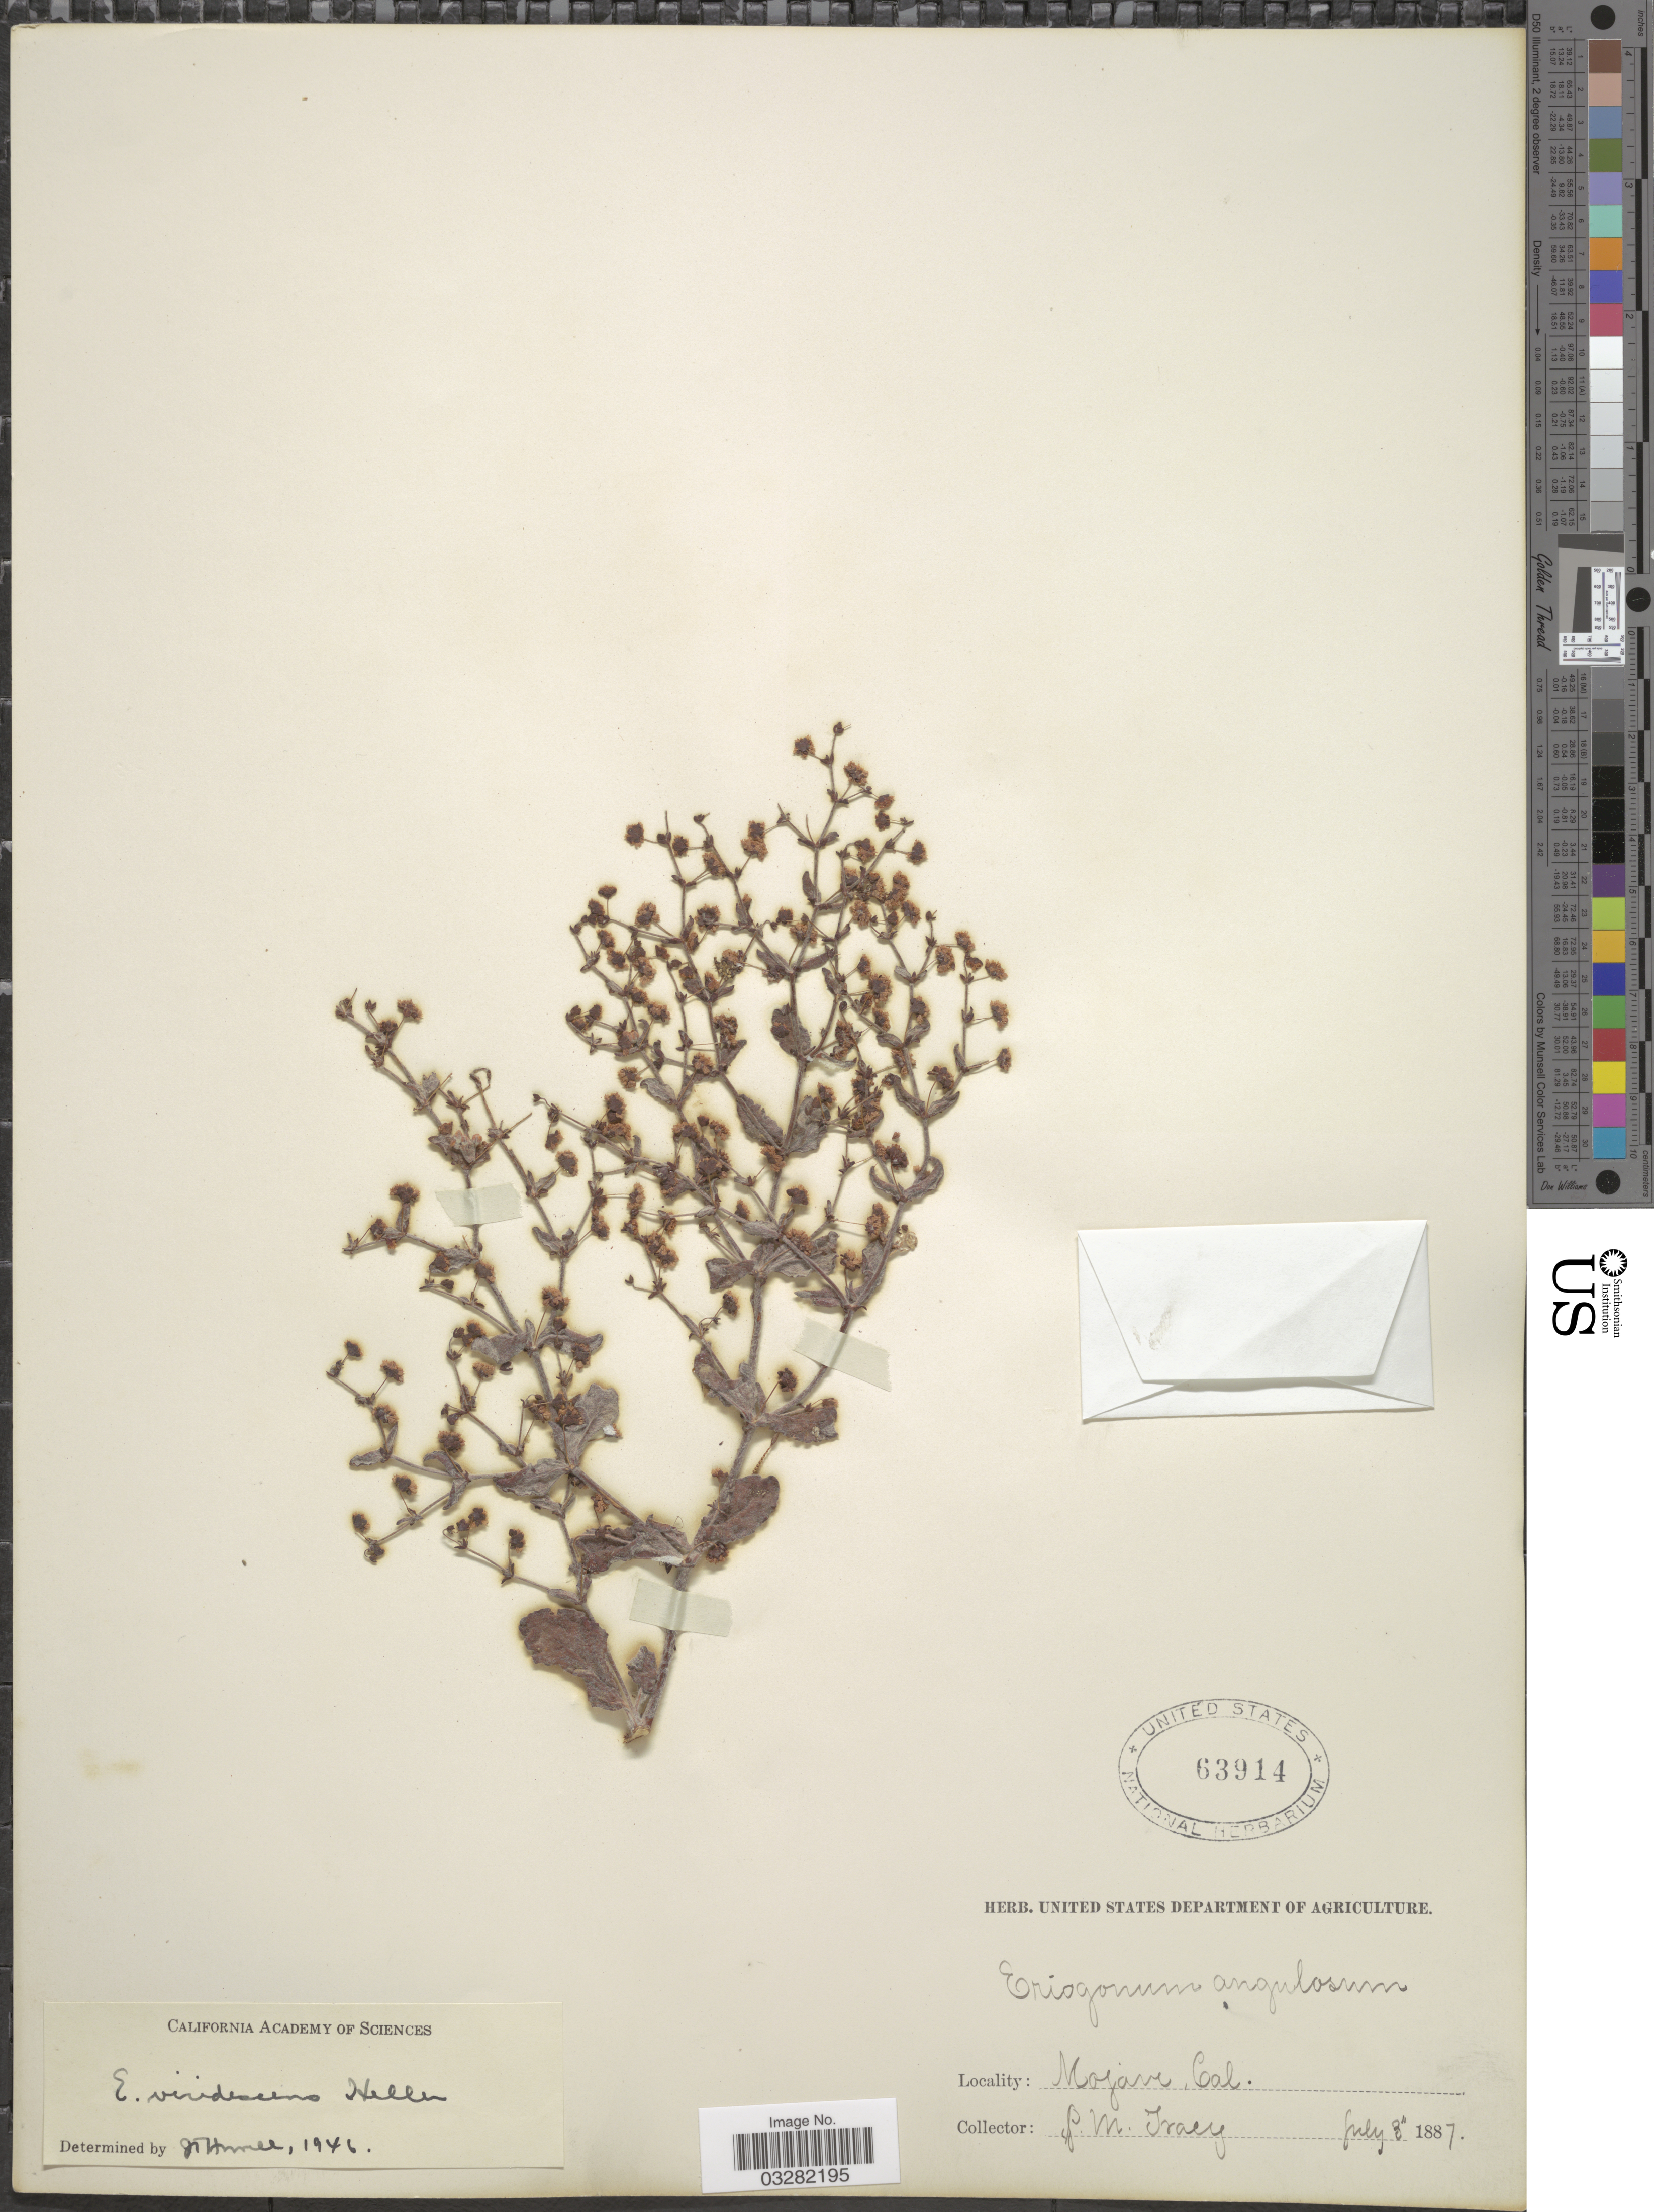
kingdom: Plantae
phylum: Tracheophyta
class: Magnoliopsida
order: Caryophyllales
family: Polygonaceae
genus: Eriogonum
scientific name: Eriogonum viridescens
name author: A. Heller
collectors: S. M. Tracy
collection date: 1887-07-03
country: United States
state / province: California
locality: Mojave.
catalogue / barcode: US 63914